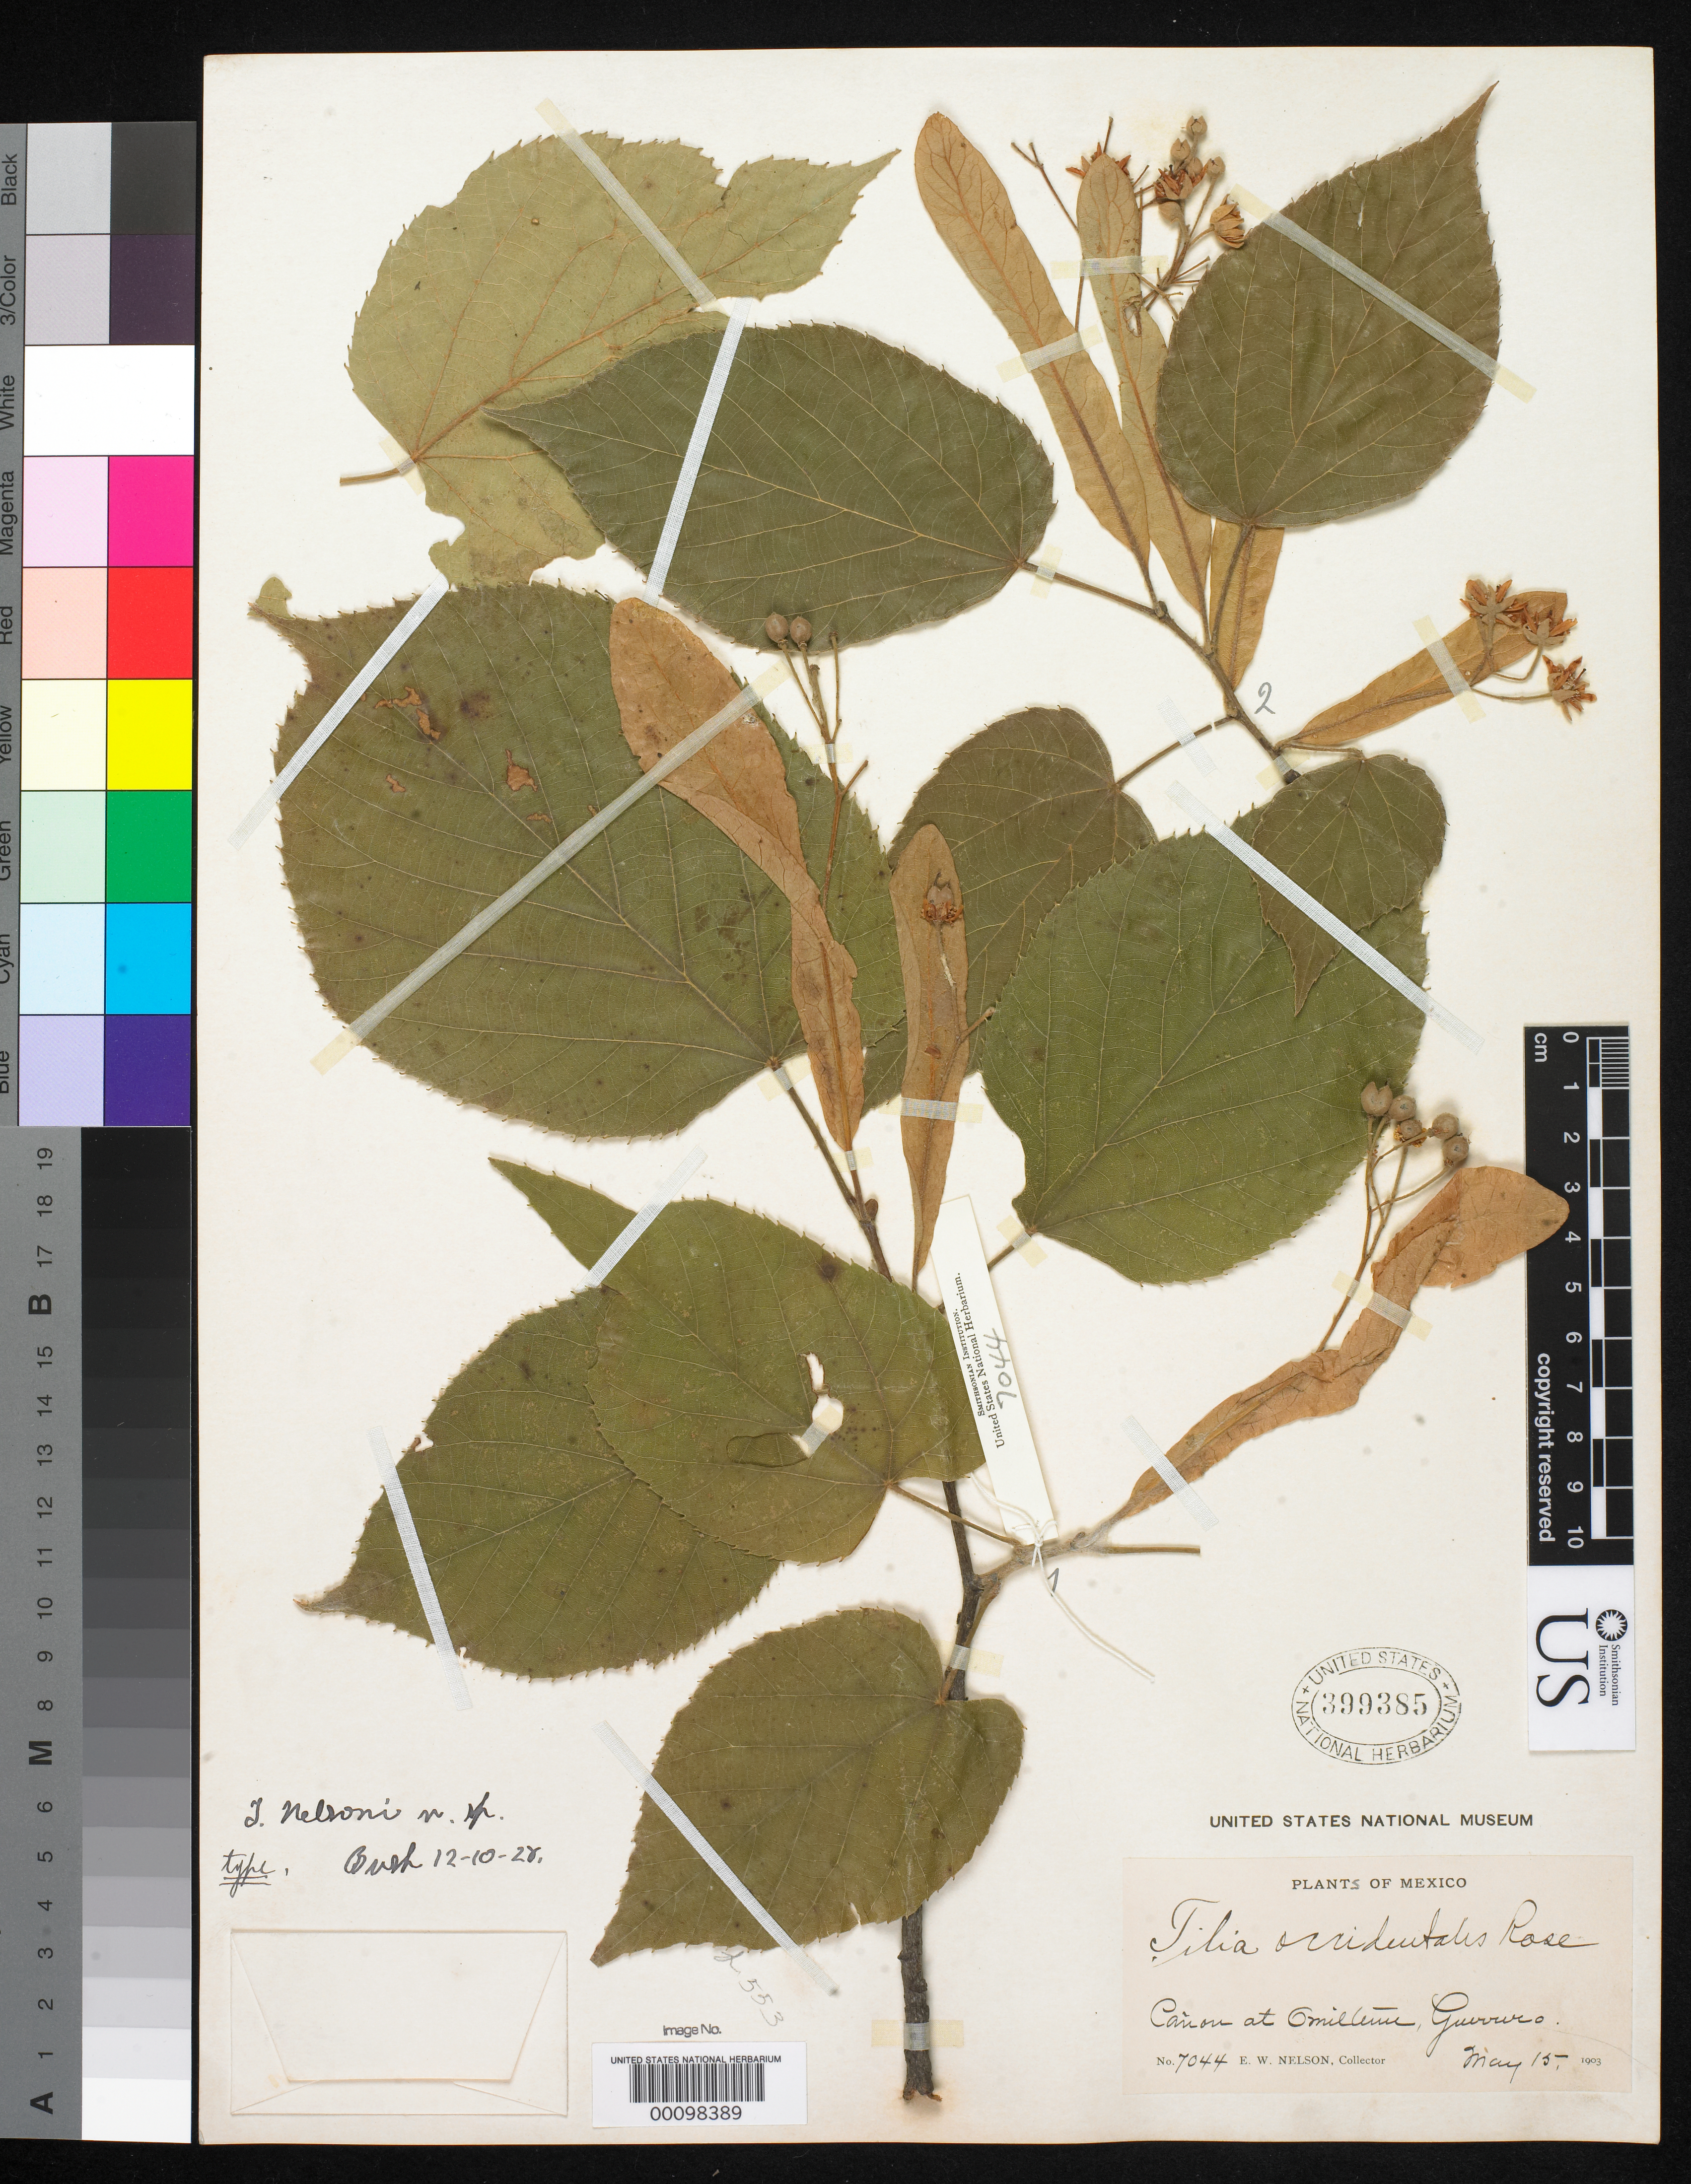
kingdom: Plantae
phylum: Tracheophyta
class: Magnoliopsida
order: Malvales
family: Malvaceae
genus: Tilia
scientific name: Tilia nelsoni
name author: Bush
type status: Holotype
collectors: E. W. Nelson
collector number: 7044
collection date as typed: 15 May 1903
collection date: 1903-05-15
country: Mexico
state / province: Guerrero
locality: Omitlan.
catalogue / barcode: US 399385